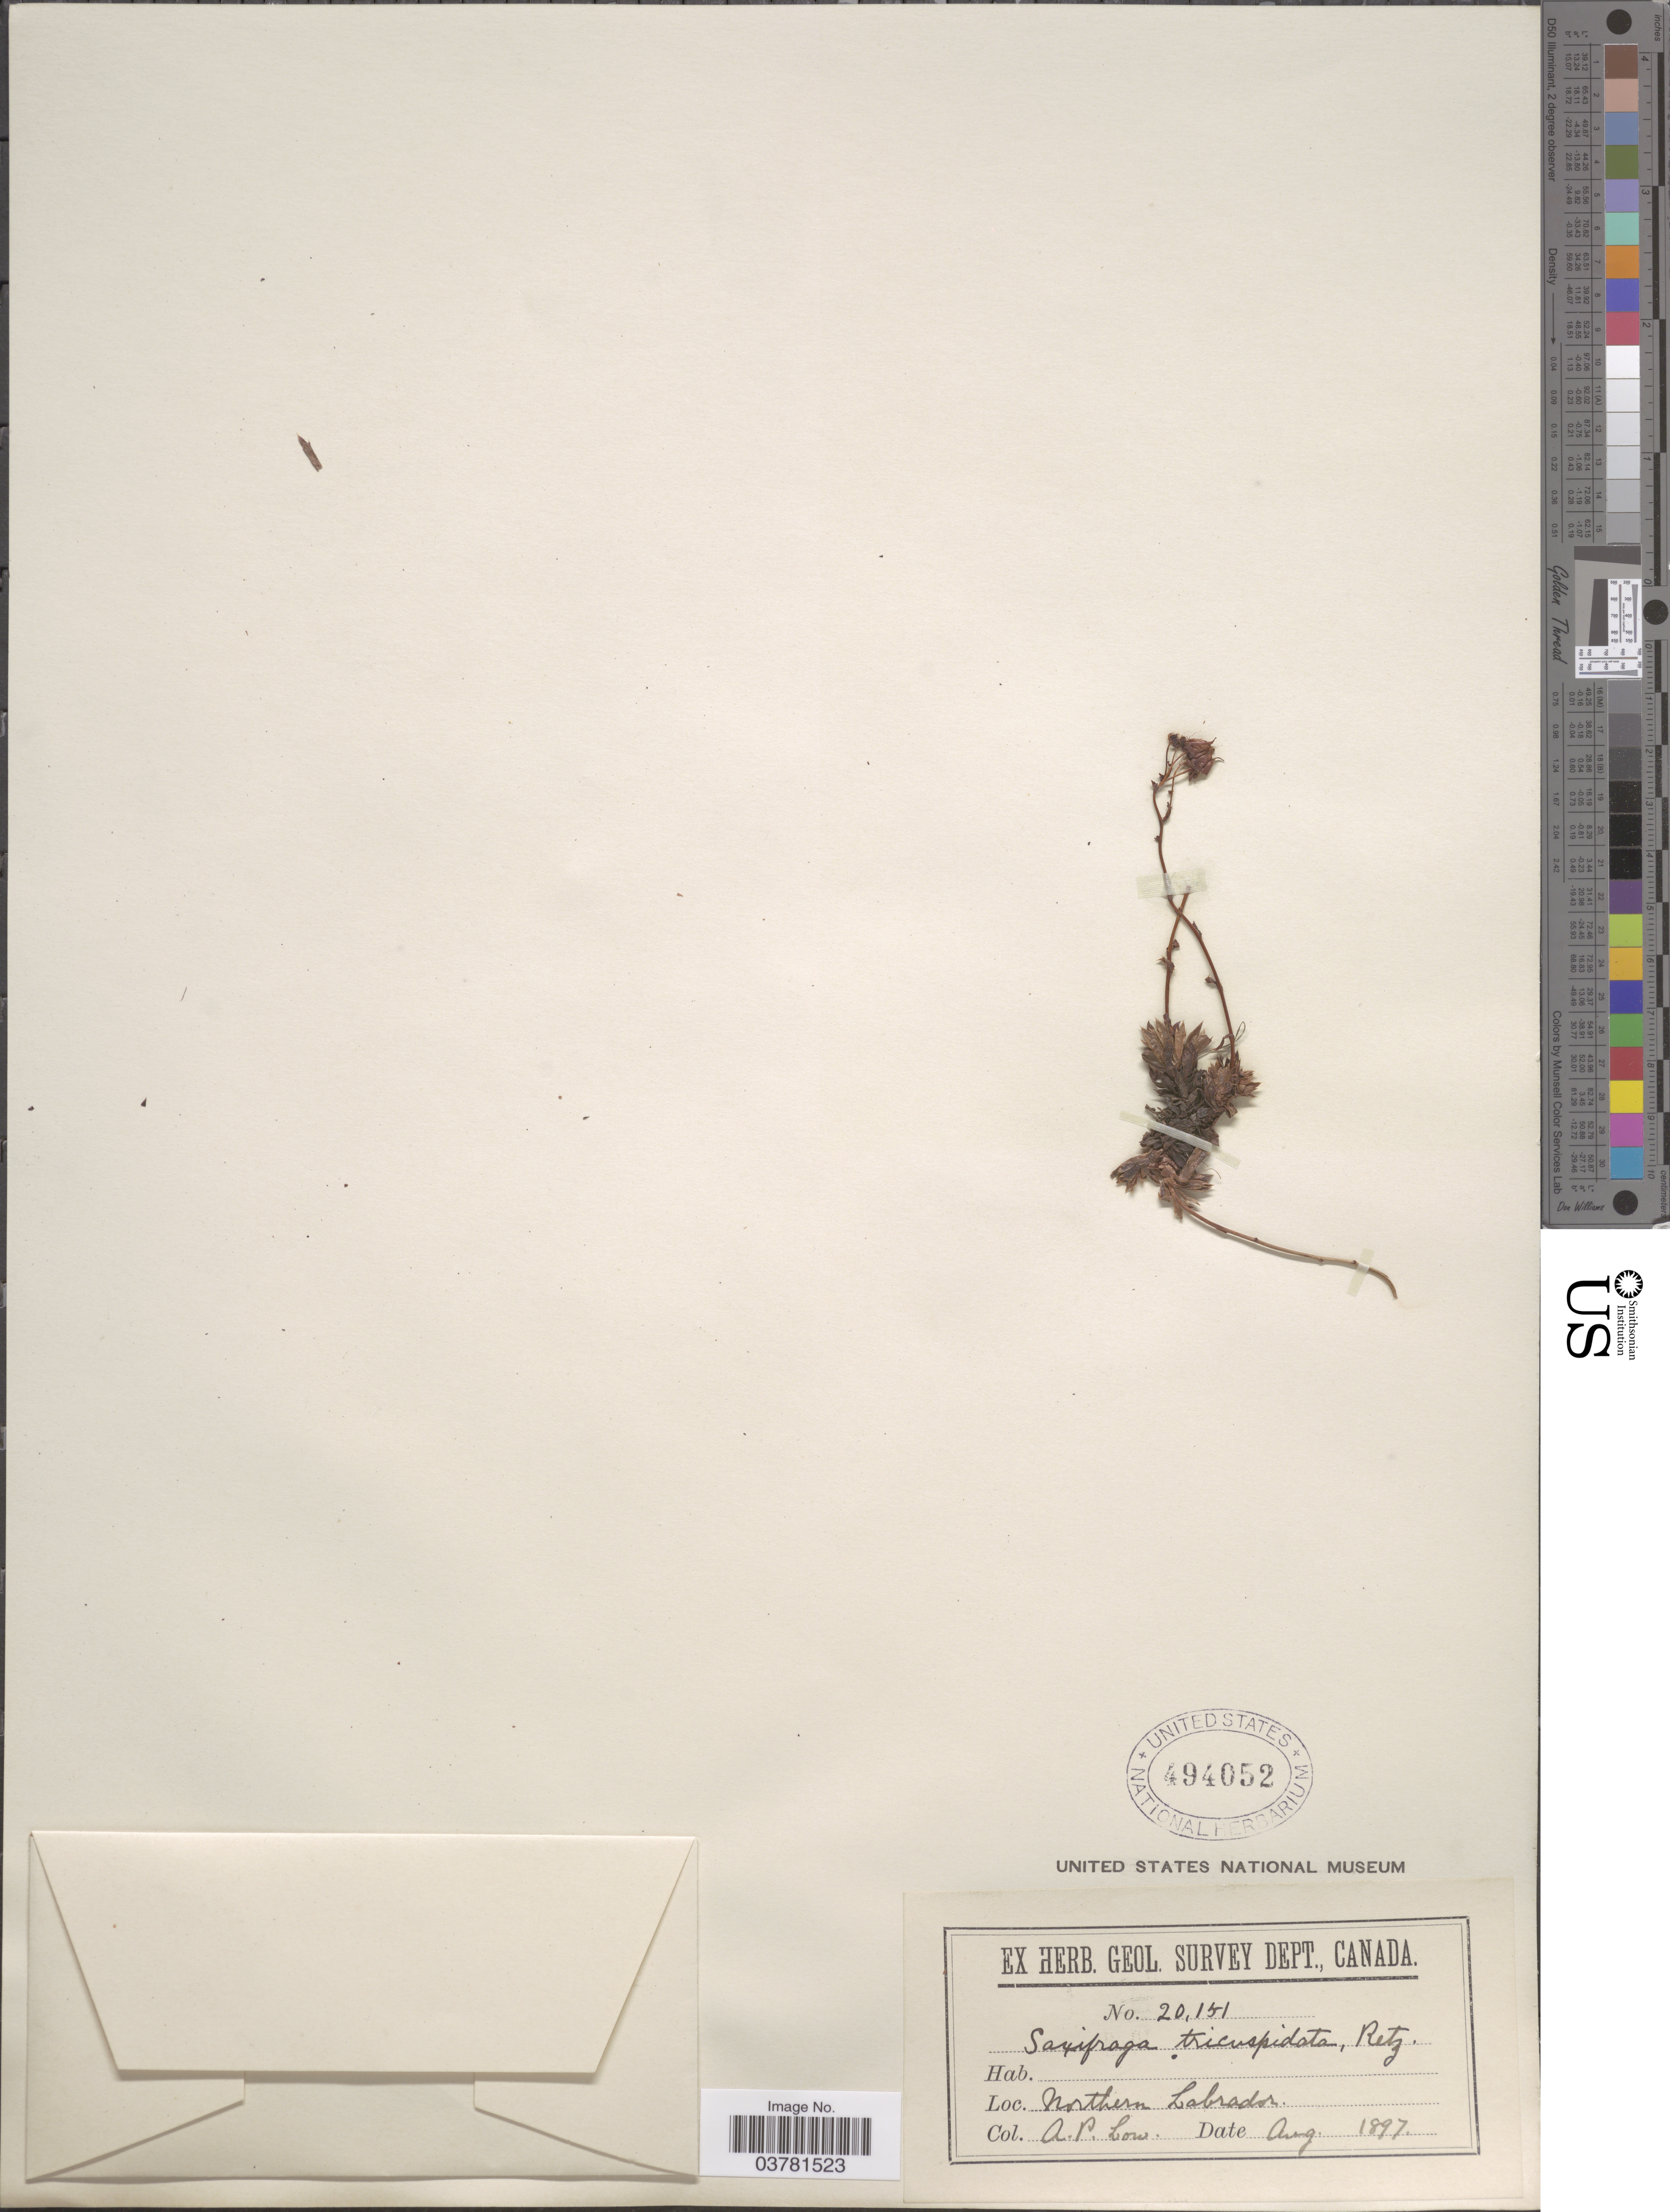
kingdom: Plantae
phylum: Tracheophyta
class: Magnoliopsida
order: Saxifragales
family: Saxifragaceae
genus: Saxifraga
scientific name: Saxifraga tricuspidata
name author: Rottb.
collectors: A. Low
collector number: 20151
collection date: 1897-08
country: Canada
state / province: Newfoundland and Labrador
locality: Geol. Survey Dept. Northern Labrador.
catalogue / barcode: US 494052